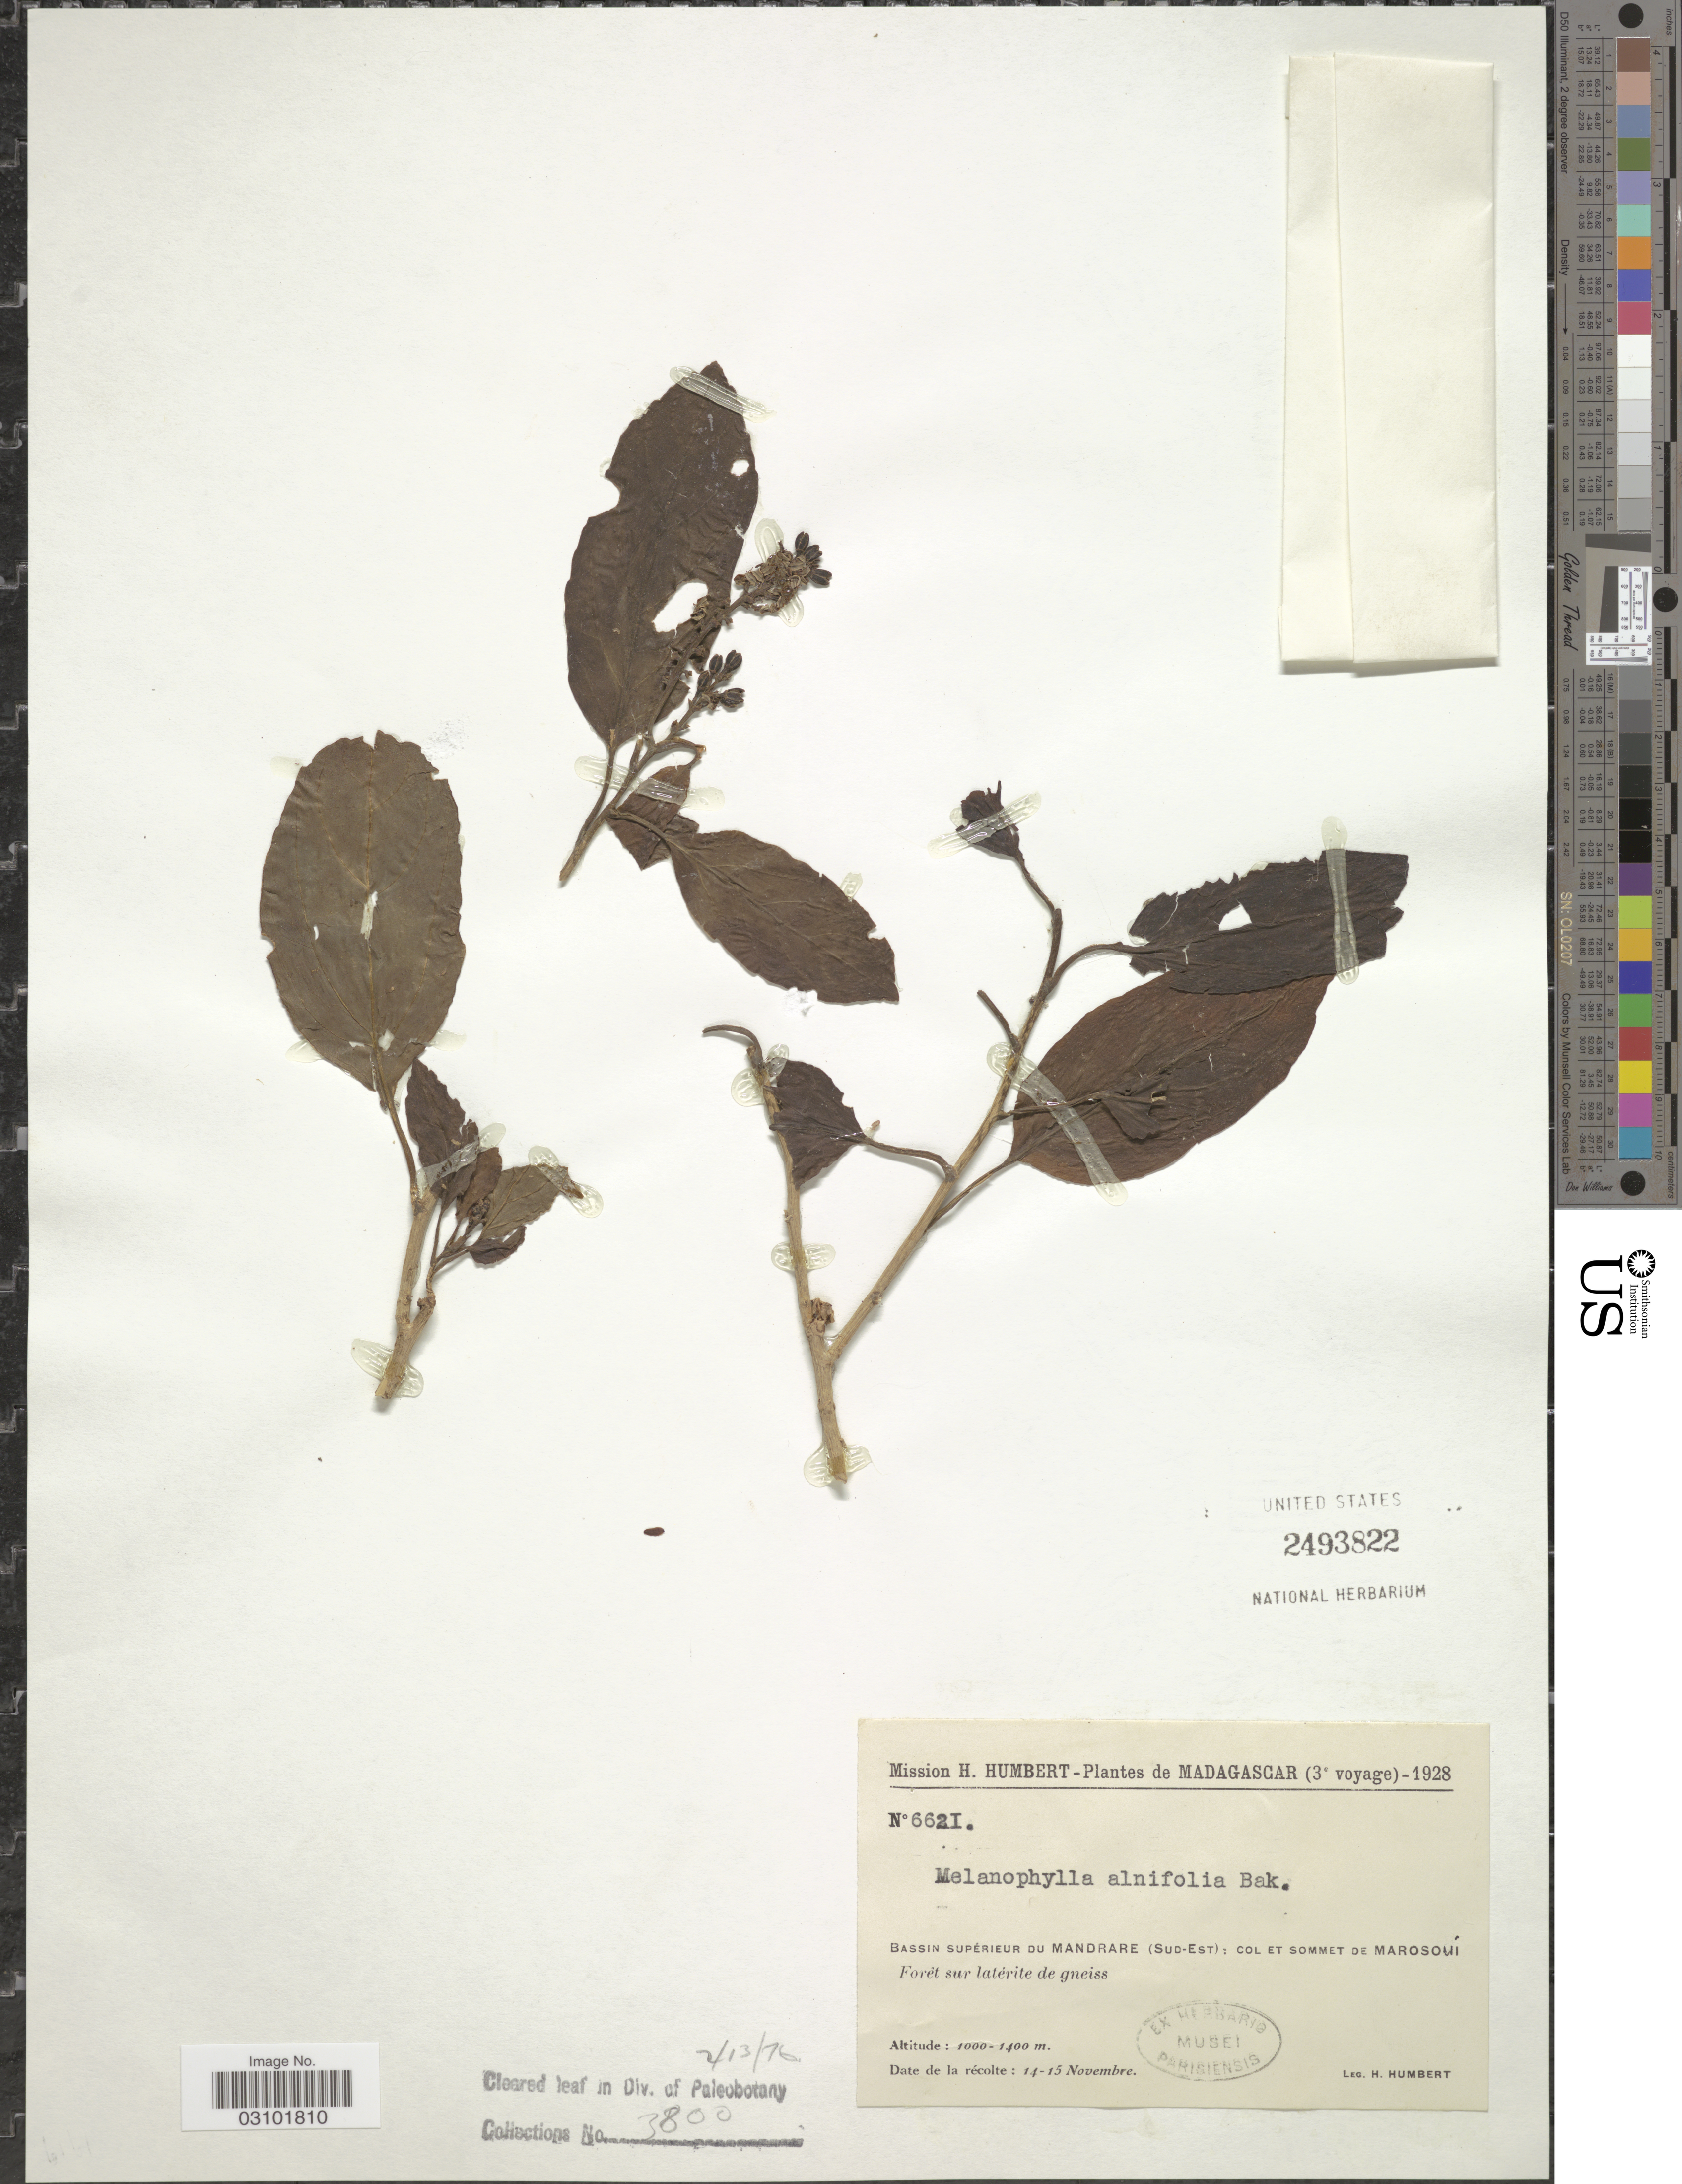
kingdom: Plantae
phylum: Tracheophyta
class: Magnoliopsida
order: Apiales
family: Torricelliaceae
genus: Melanophylla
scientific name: Melanophylla alnifolia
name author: Baker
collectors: H. Humbert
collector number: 662I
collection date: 1928-11-14/1928-11-15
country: Madagascar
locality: Bassin supérieur du Mandrare (Sud-Est): Col et sommet de Marosouí. Forêt sur latérite de gneiss.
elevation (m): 1000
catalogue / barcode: US 2493822